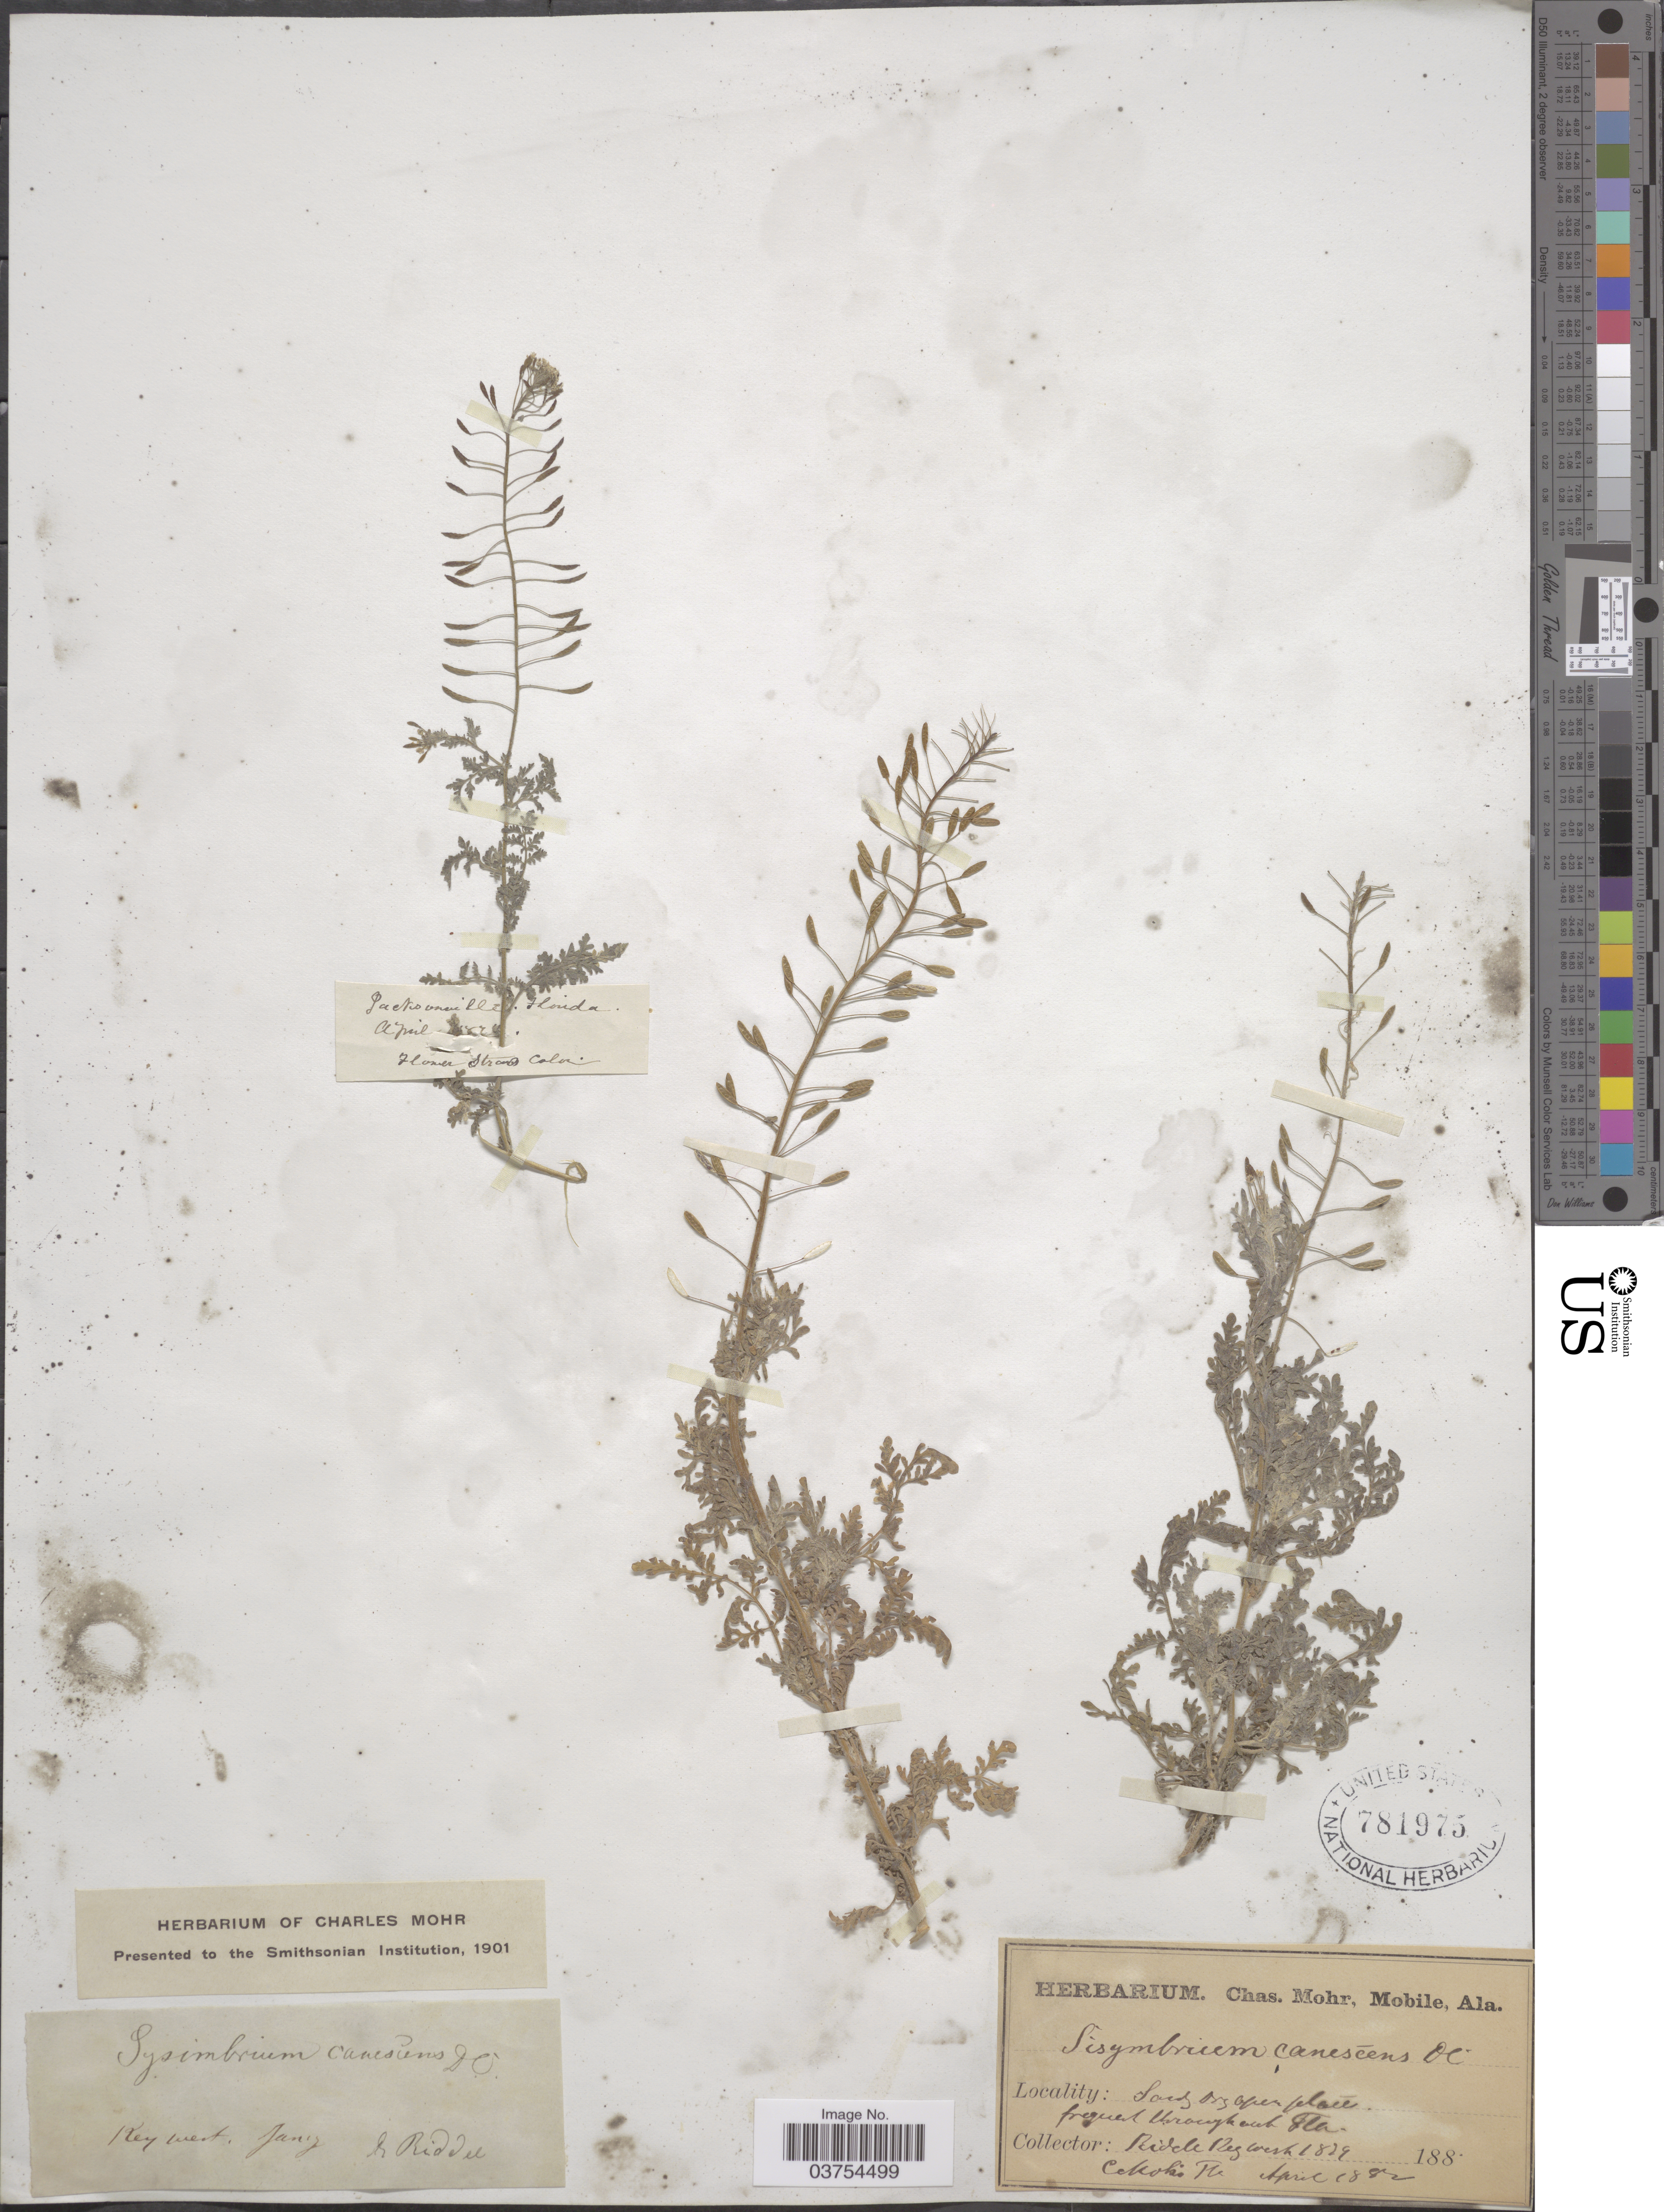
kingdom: Plantae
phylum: Tracheophyta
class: Magnoliopsida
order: Brassicales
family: Brassicaceae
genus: Descurainia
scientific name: Descurainia pinnata subsp. typica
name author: (C.A. Mey.) Detling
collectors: -. Ridell & Mohr, C. T. (herbarium)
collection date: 1829/1882-04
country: United States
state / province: Florida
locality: Key West.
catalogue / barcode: US 781975